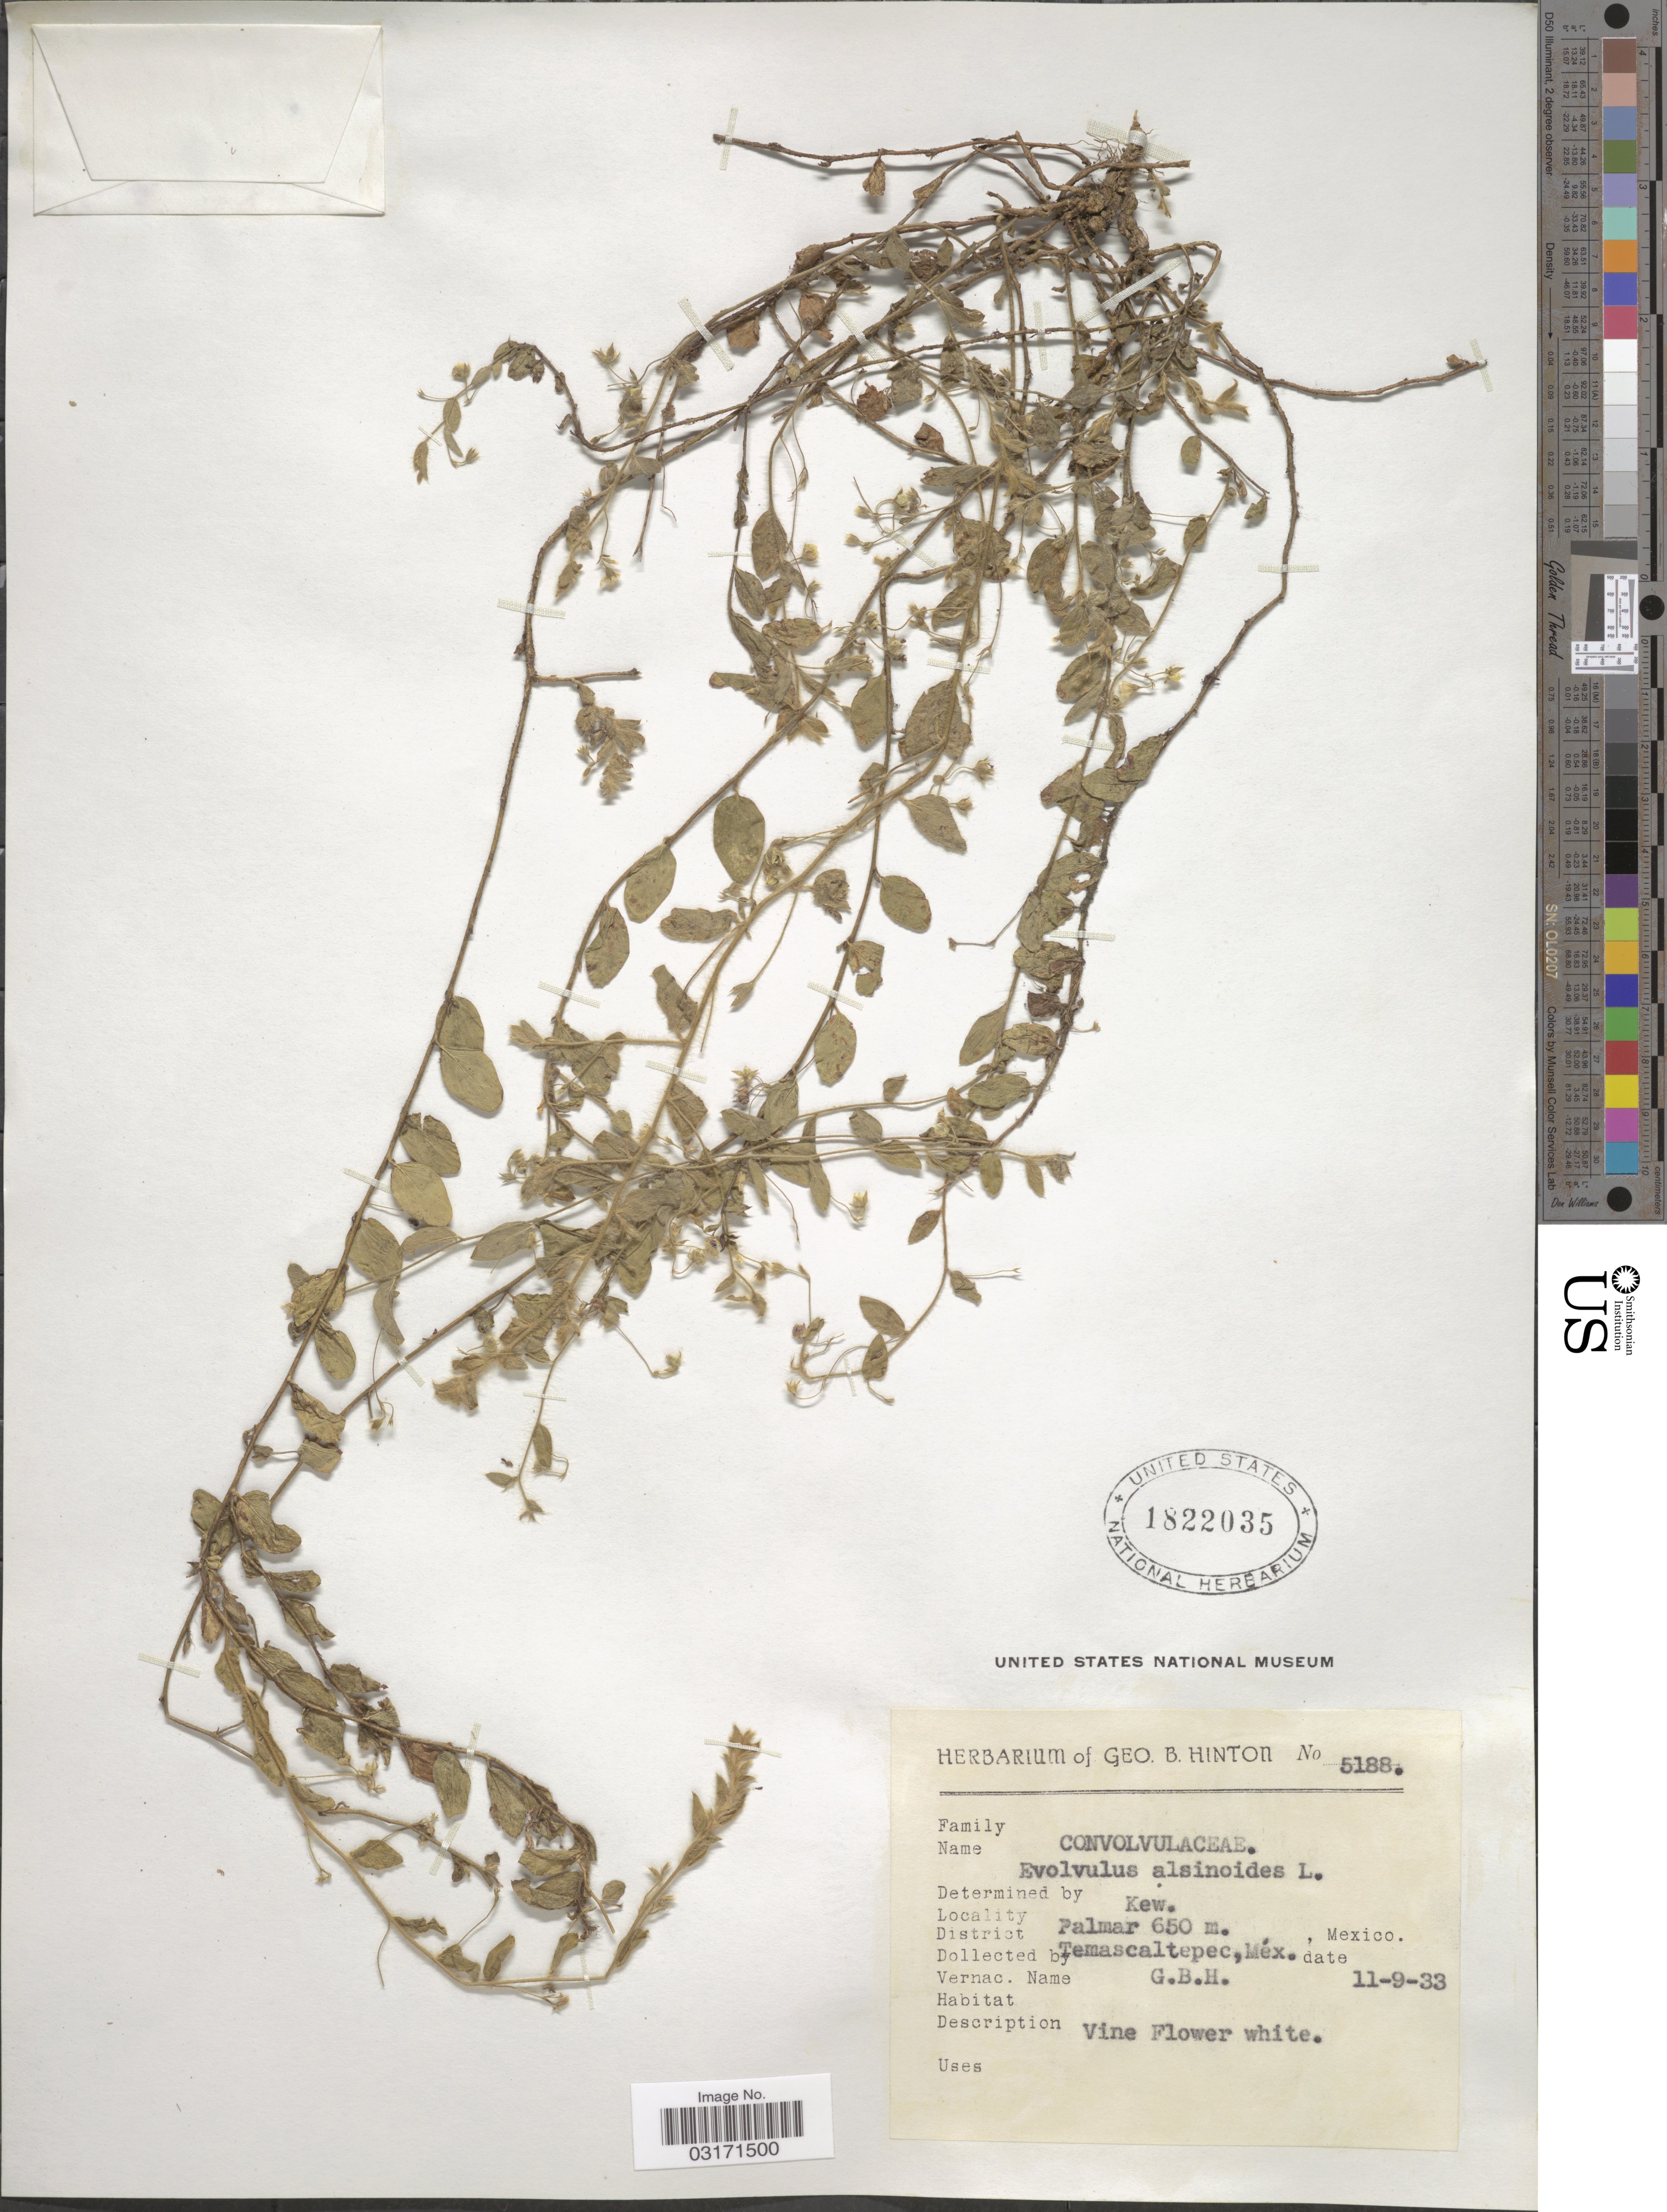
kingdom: Plantae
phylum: Tracheophyta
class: Magnoliopsida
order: Solanales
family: Convolvulaceae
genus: Evolvulus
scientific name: Evolvulus alsinoides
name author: (L.) L.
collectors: G. B. Hinton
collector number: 5188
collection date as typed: Transcribed d/m/y: 11/9/33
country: Mexico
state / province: México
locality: Palmar, District Temascaltepec, Méx., Mexico.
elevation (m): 650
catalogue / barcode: US 1822035